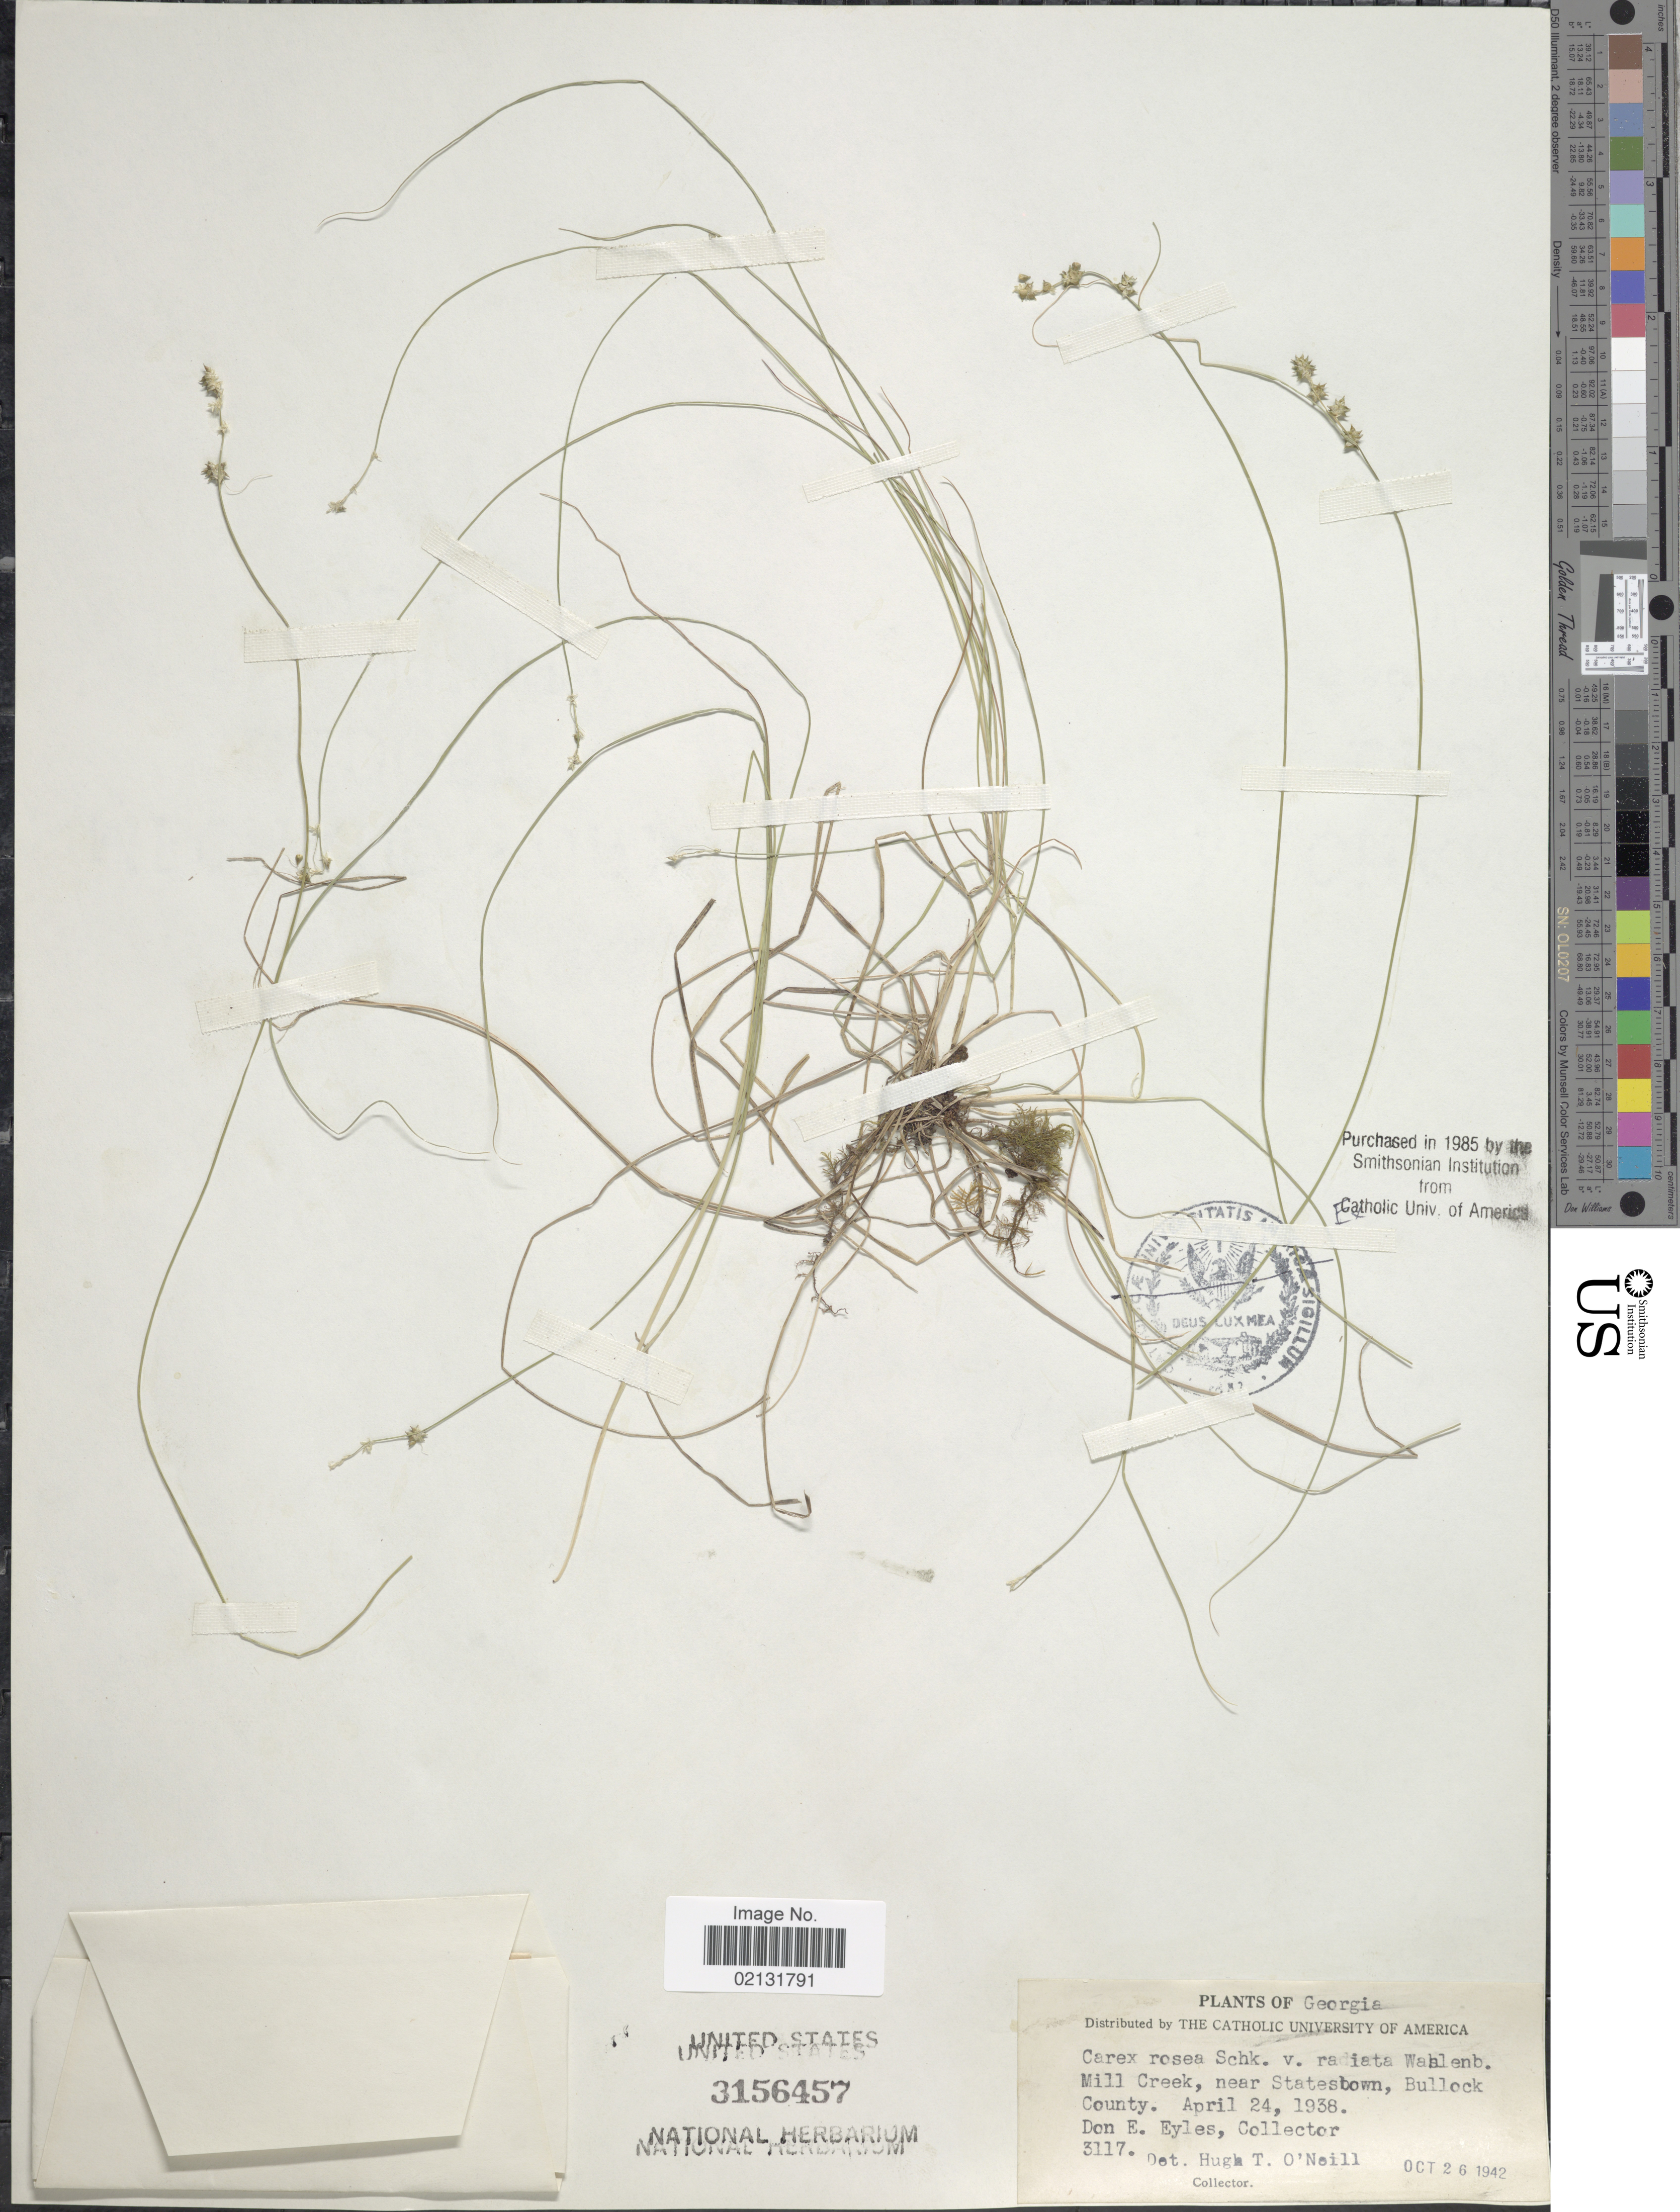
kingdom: Plantae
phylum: Tracheophyta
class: Liliopsida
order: Poales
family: Cyperaceae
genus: Carex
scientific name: Carex rosea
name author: Willd.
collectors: D. Eyles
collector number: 3117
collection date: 1938-04-24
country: United States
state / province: Georgia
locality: Mill Creek, near Statesbown, Bullock County.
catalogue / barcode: US 3156457